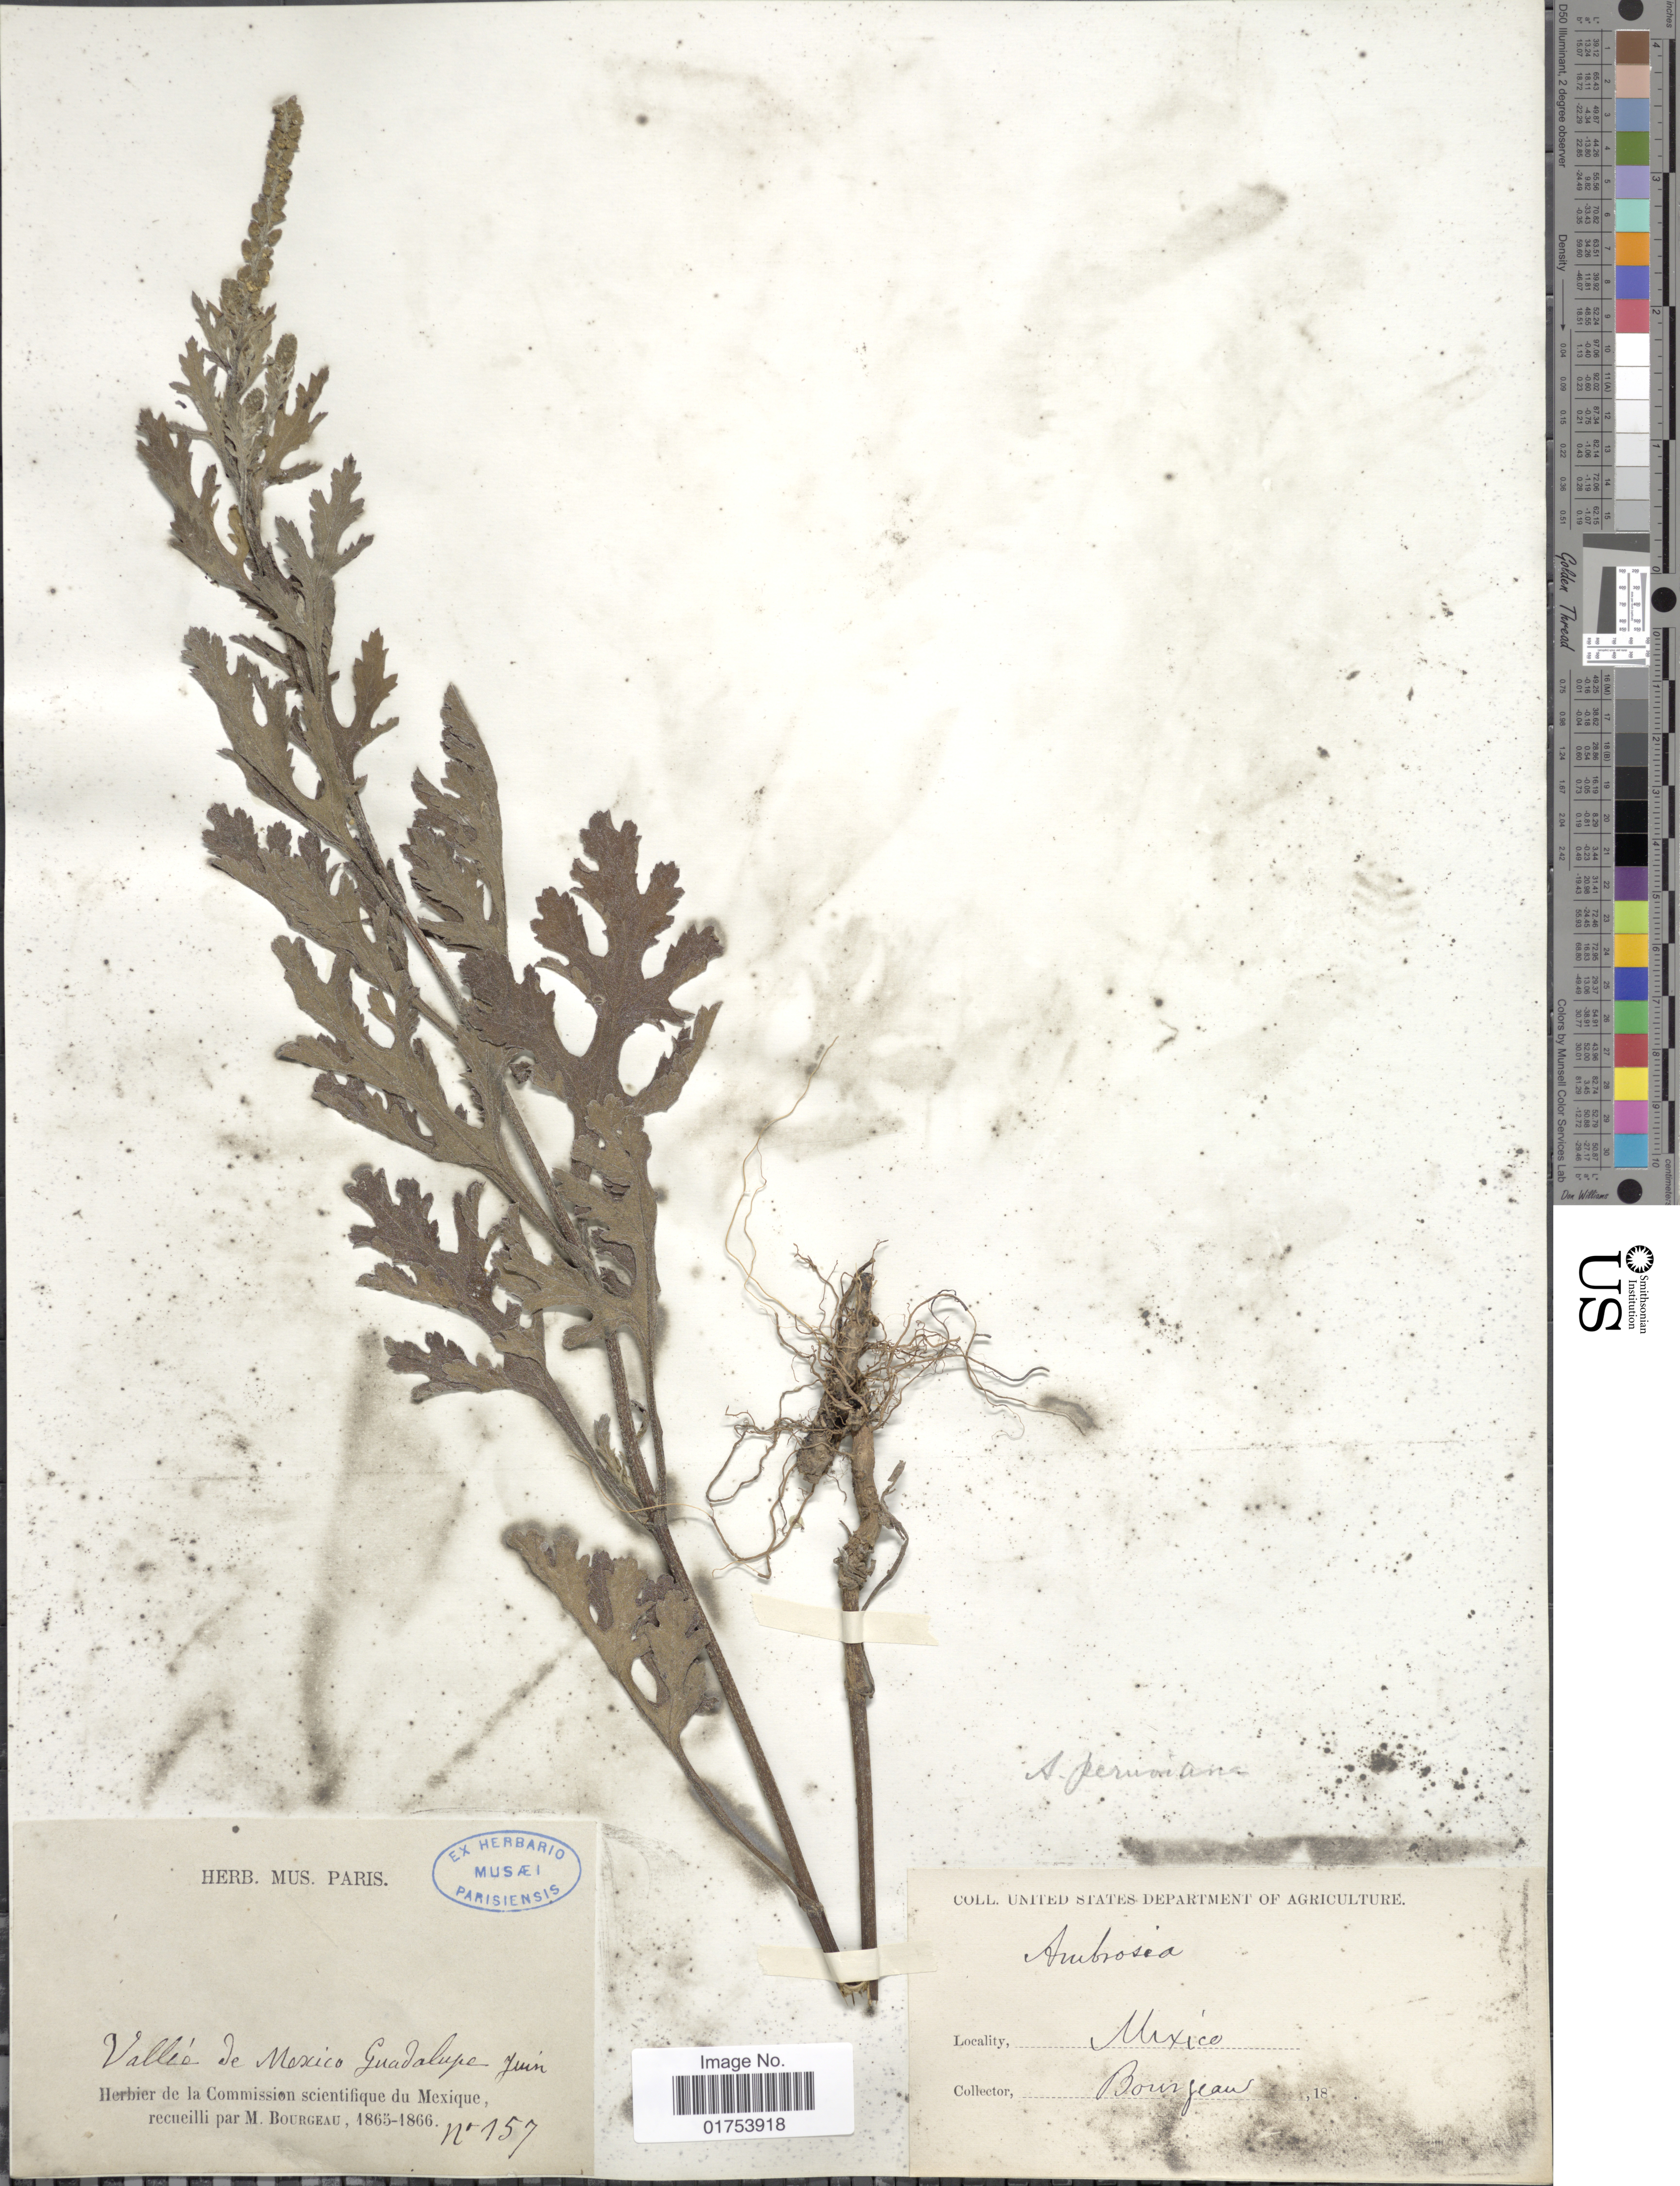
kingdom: Plantae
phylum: Tracheophyta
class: Magnoliopsida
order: Asterales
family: Asteraceae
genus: Ambrosia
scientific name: Ambrosia peruviana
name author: Willd.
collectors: M. Bourgeau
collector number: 157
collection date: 1865-06/1866-06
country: Mexico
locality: Valles de Mexico, Guadalupe